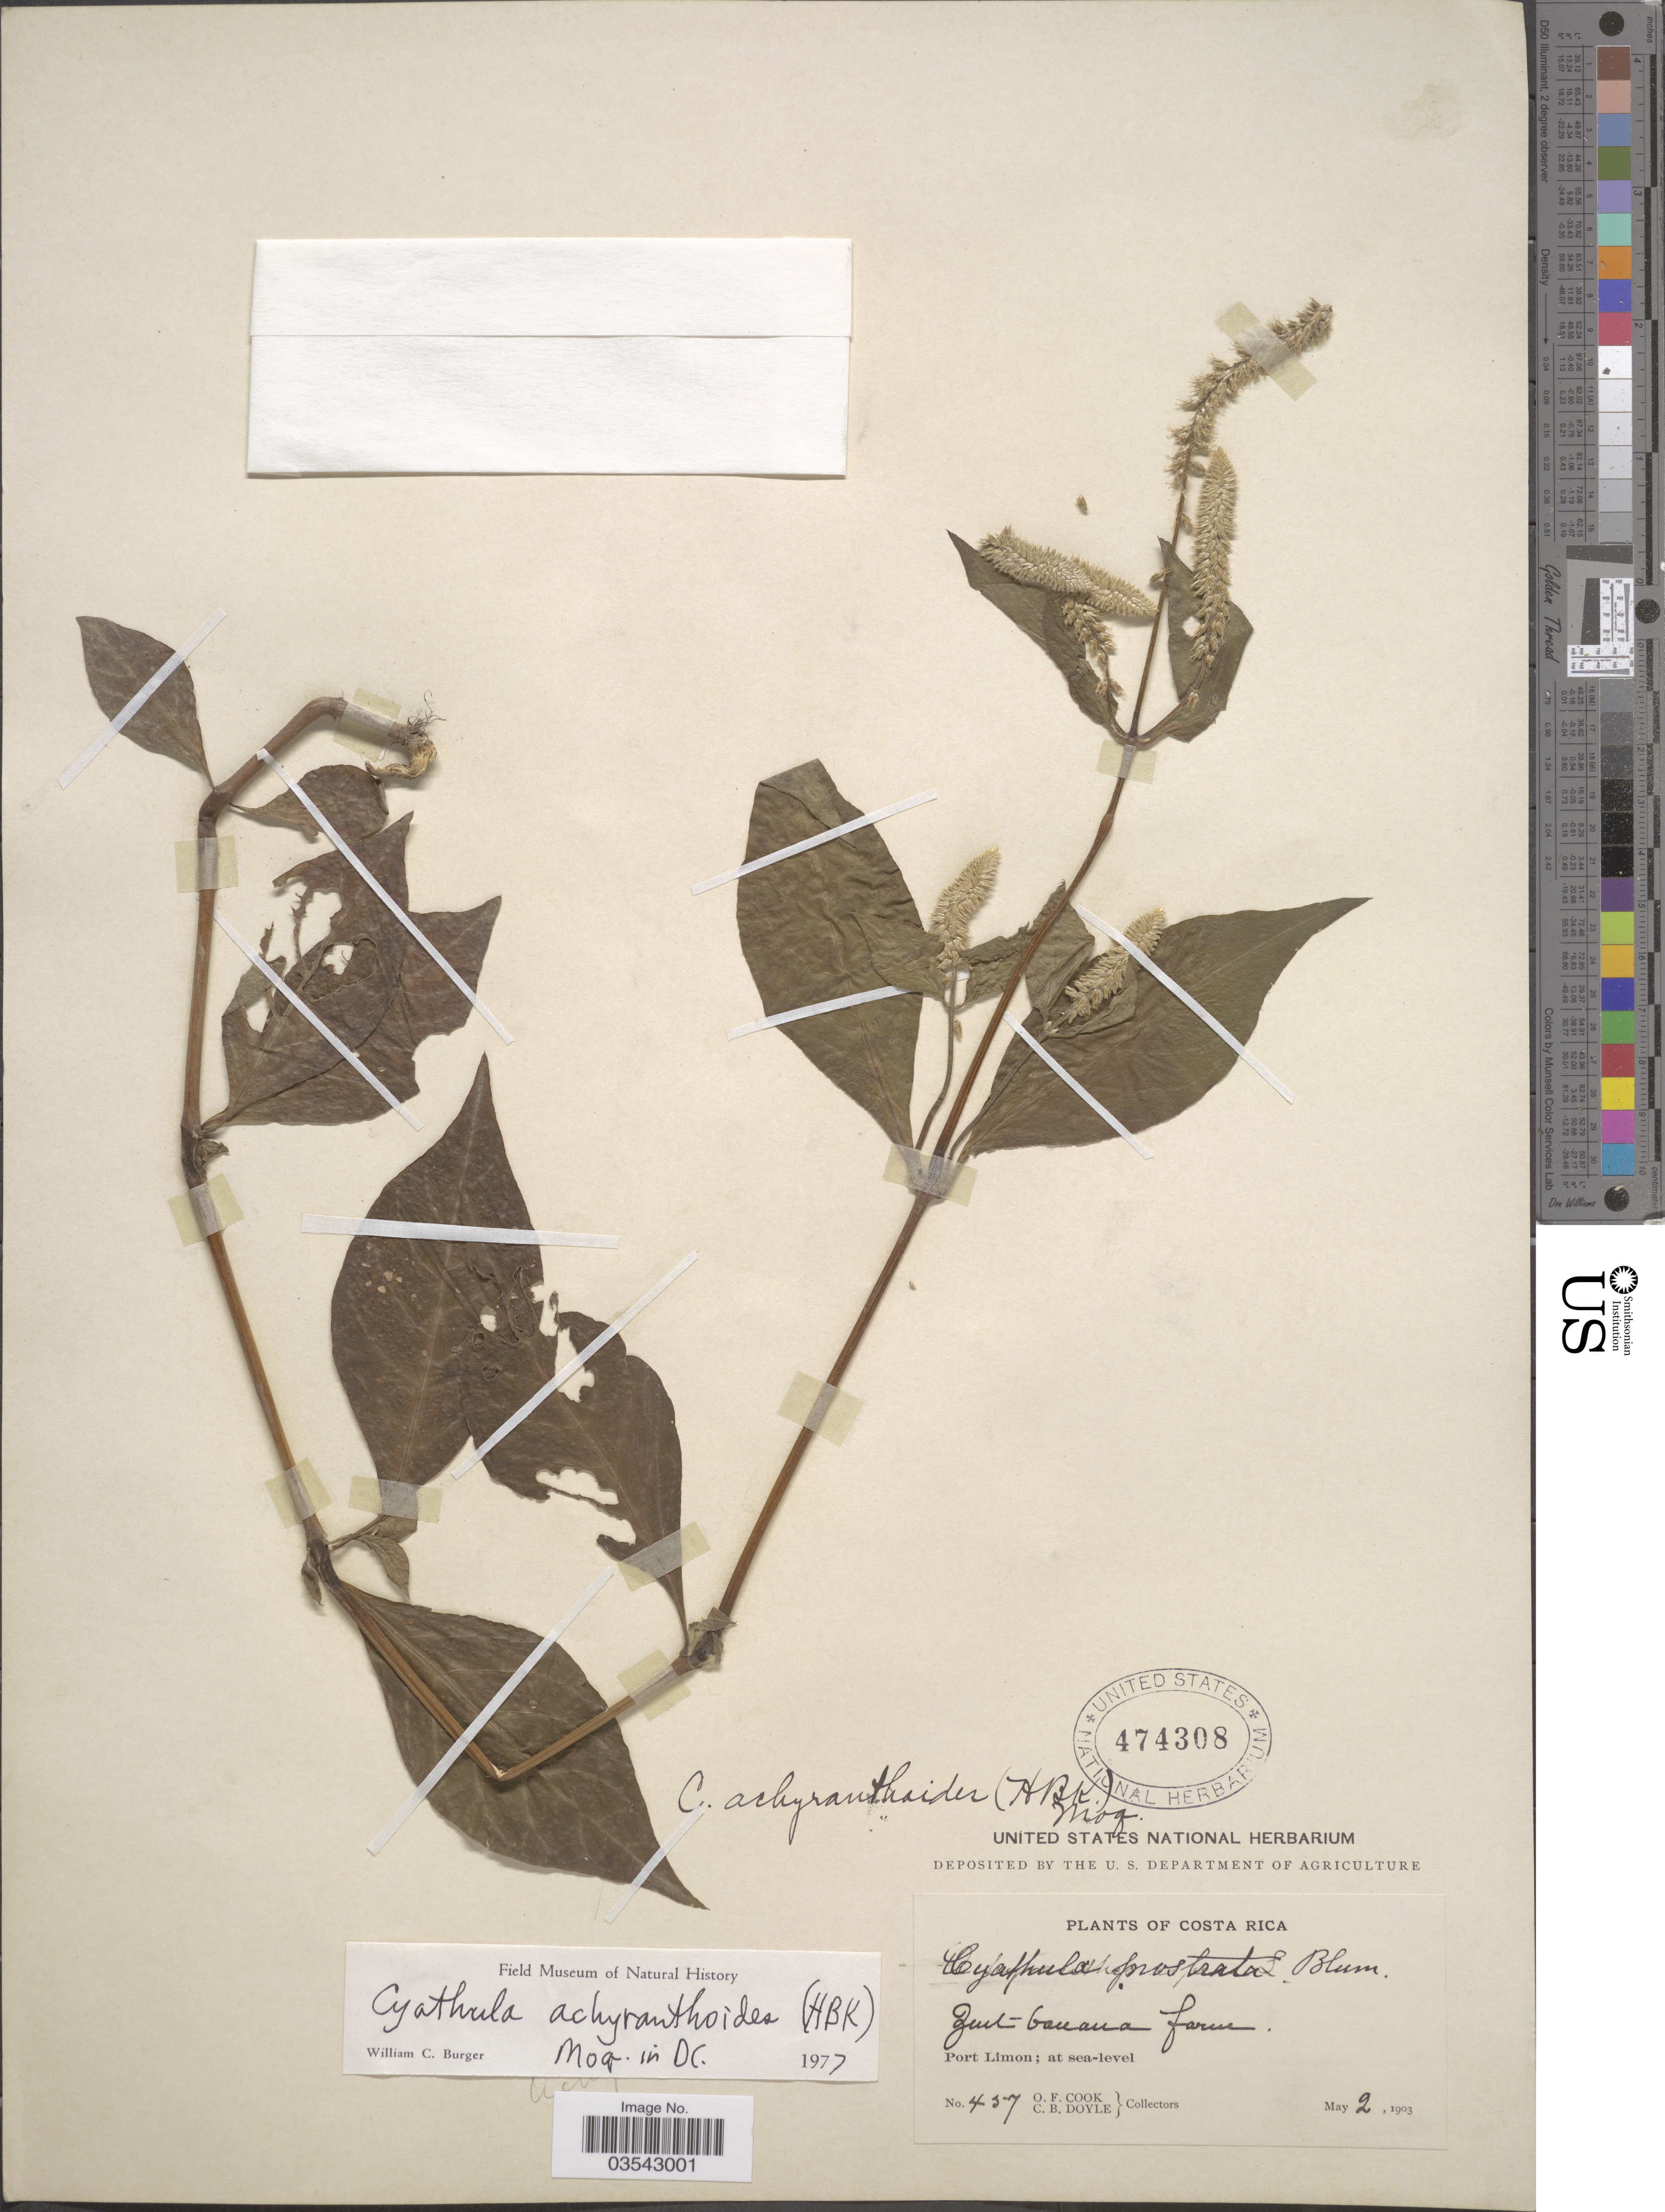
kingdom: Plantae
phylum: Tracheophyta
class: Magnoliopsida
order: Caryophyllales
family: Amaranthaceae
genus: Cyathula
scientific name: Cyathula achyranthoides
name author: (Kunth) Moq.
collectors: O. F. Cook & C. Doyle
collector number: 457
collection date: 1903-05-02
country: Costa Rica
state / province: Limón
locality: Zent banana farm, Port Limon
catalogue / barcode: US 474308